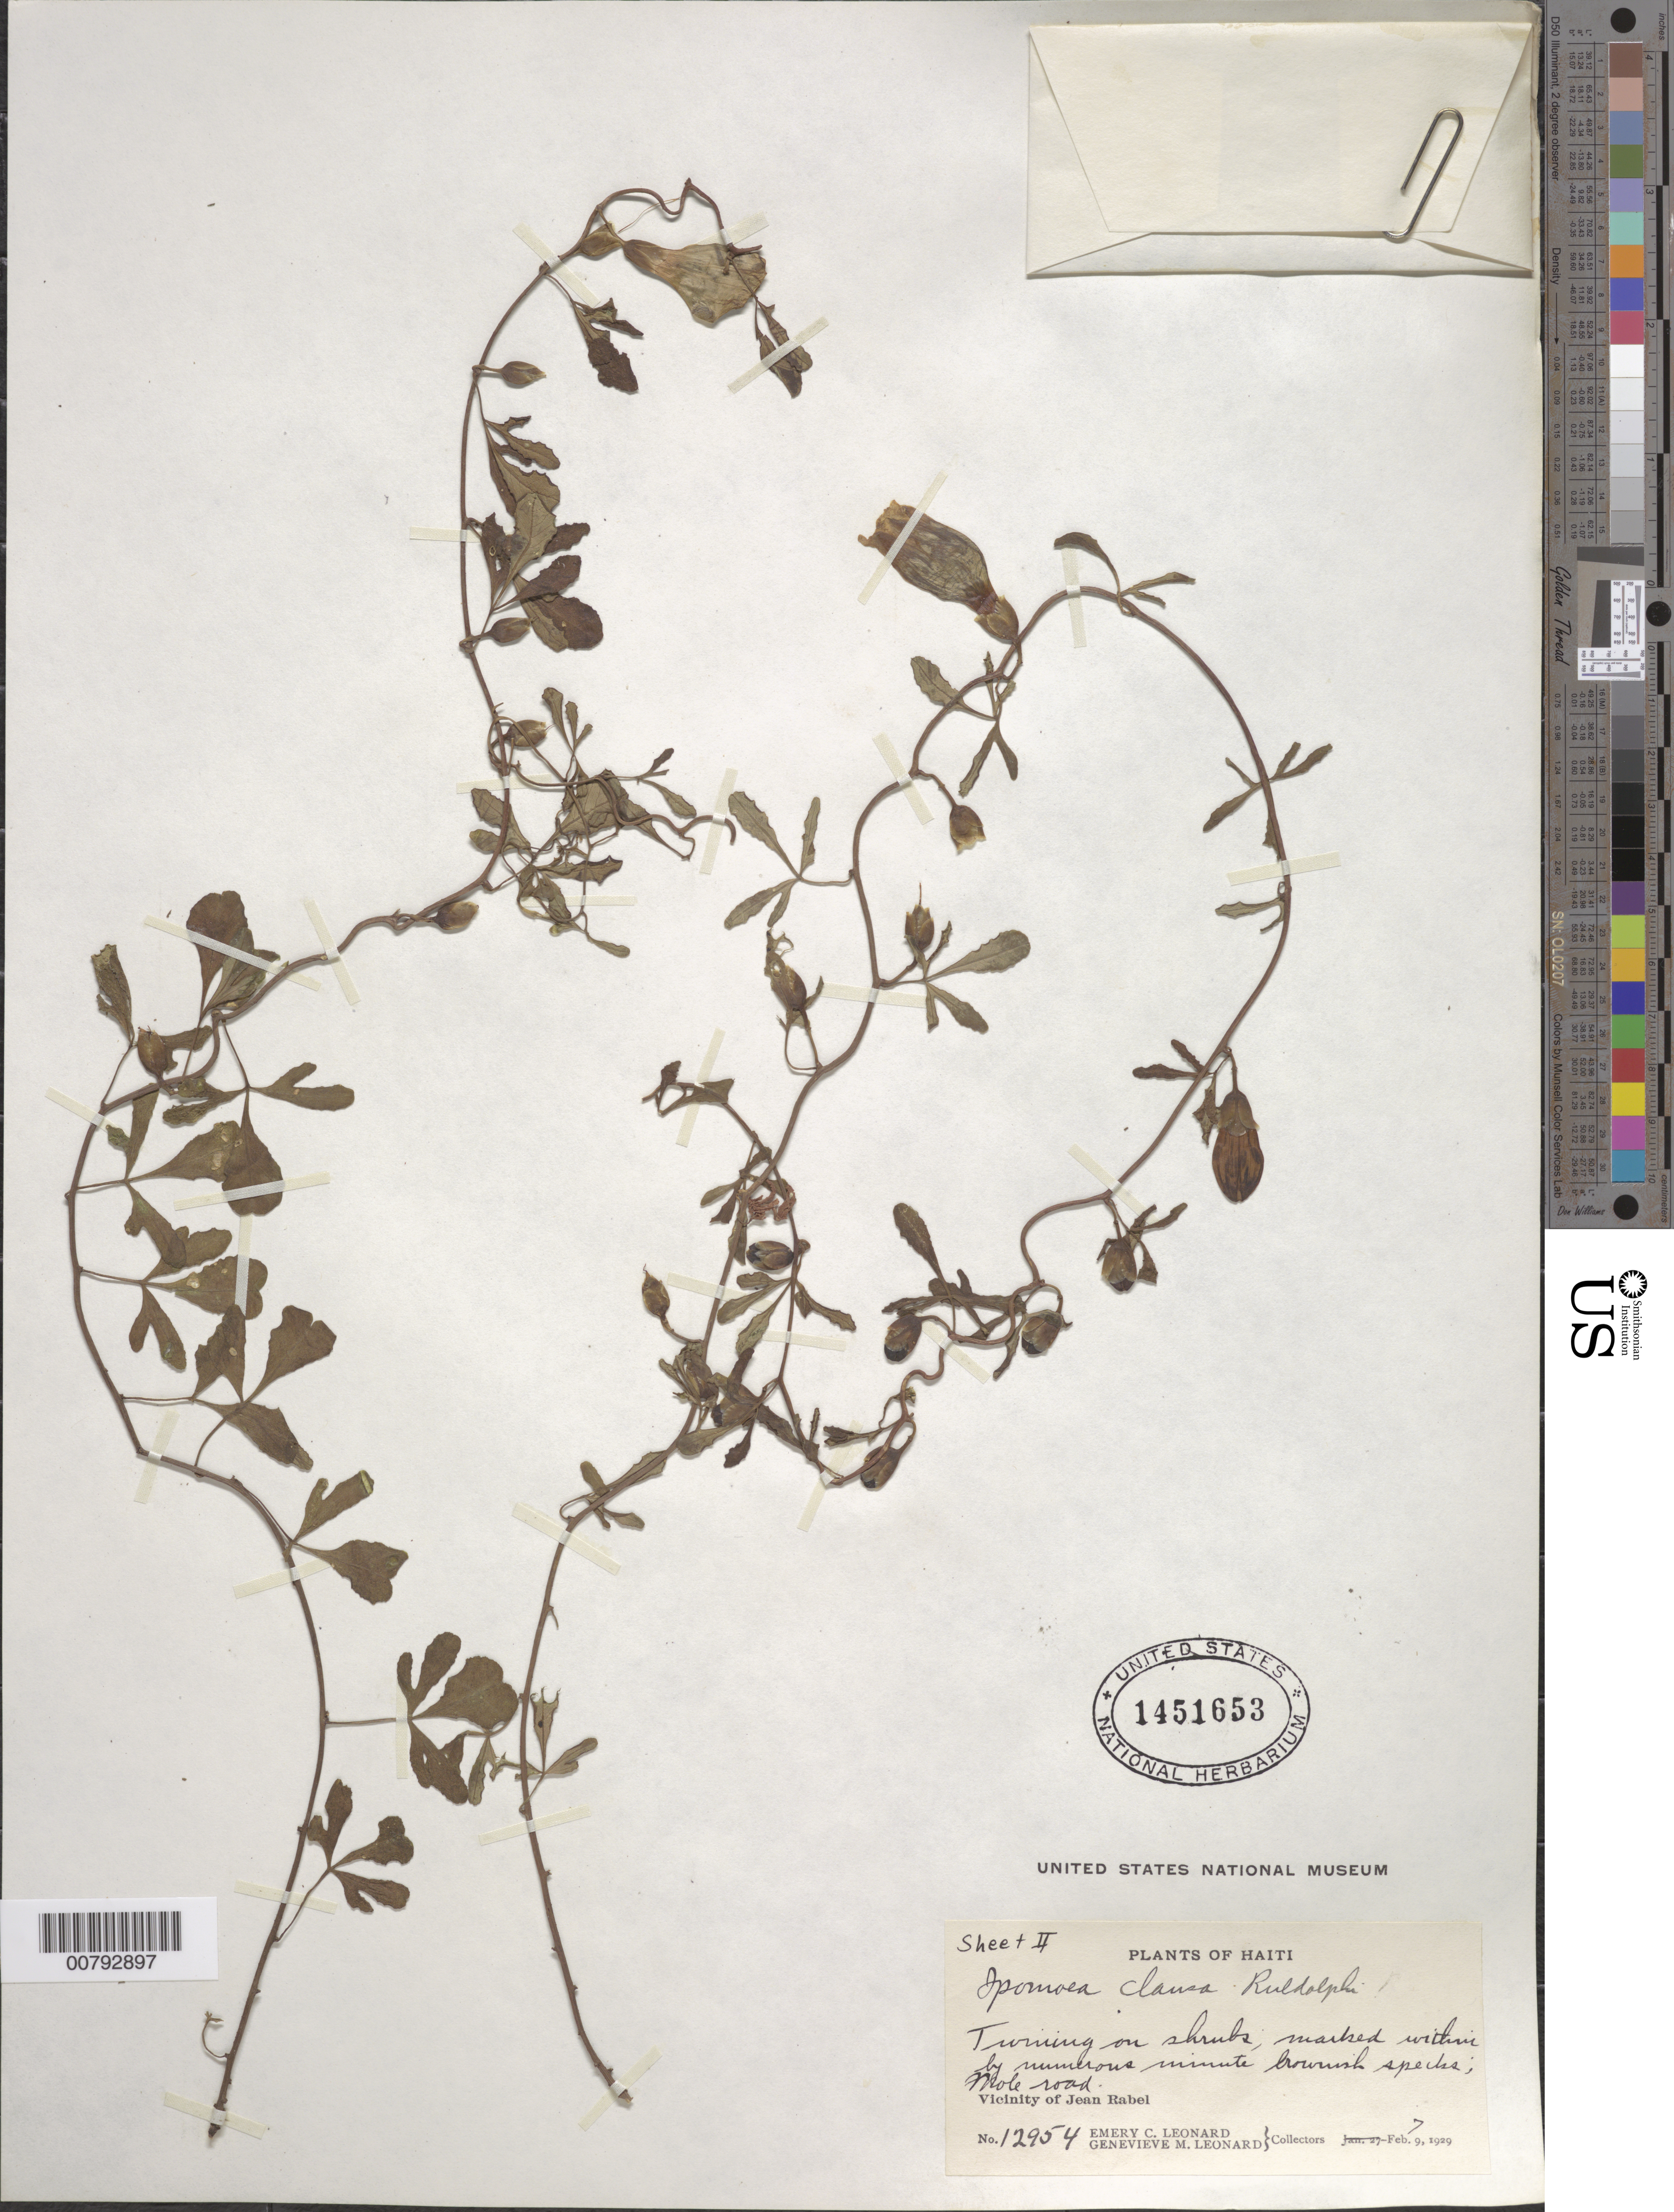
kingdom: Plantae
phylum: Tracheophyta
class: Magnoliopsida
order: Solanales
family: Convolvulaceae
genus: Ipomoea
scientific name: Ipomoea clausa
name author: Rudolph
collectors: E. C. Leonard & G. M. Leonard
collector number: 12954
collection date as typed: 07 Feb 1929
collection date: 1929-02-07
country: Haiti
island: Hispaniola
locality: Vicinity of Jean Rabel, Mole road.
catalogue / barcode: US 1451653